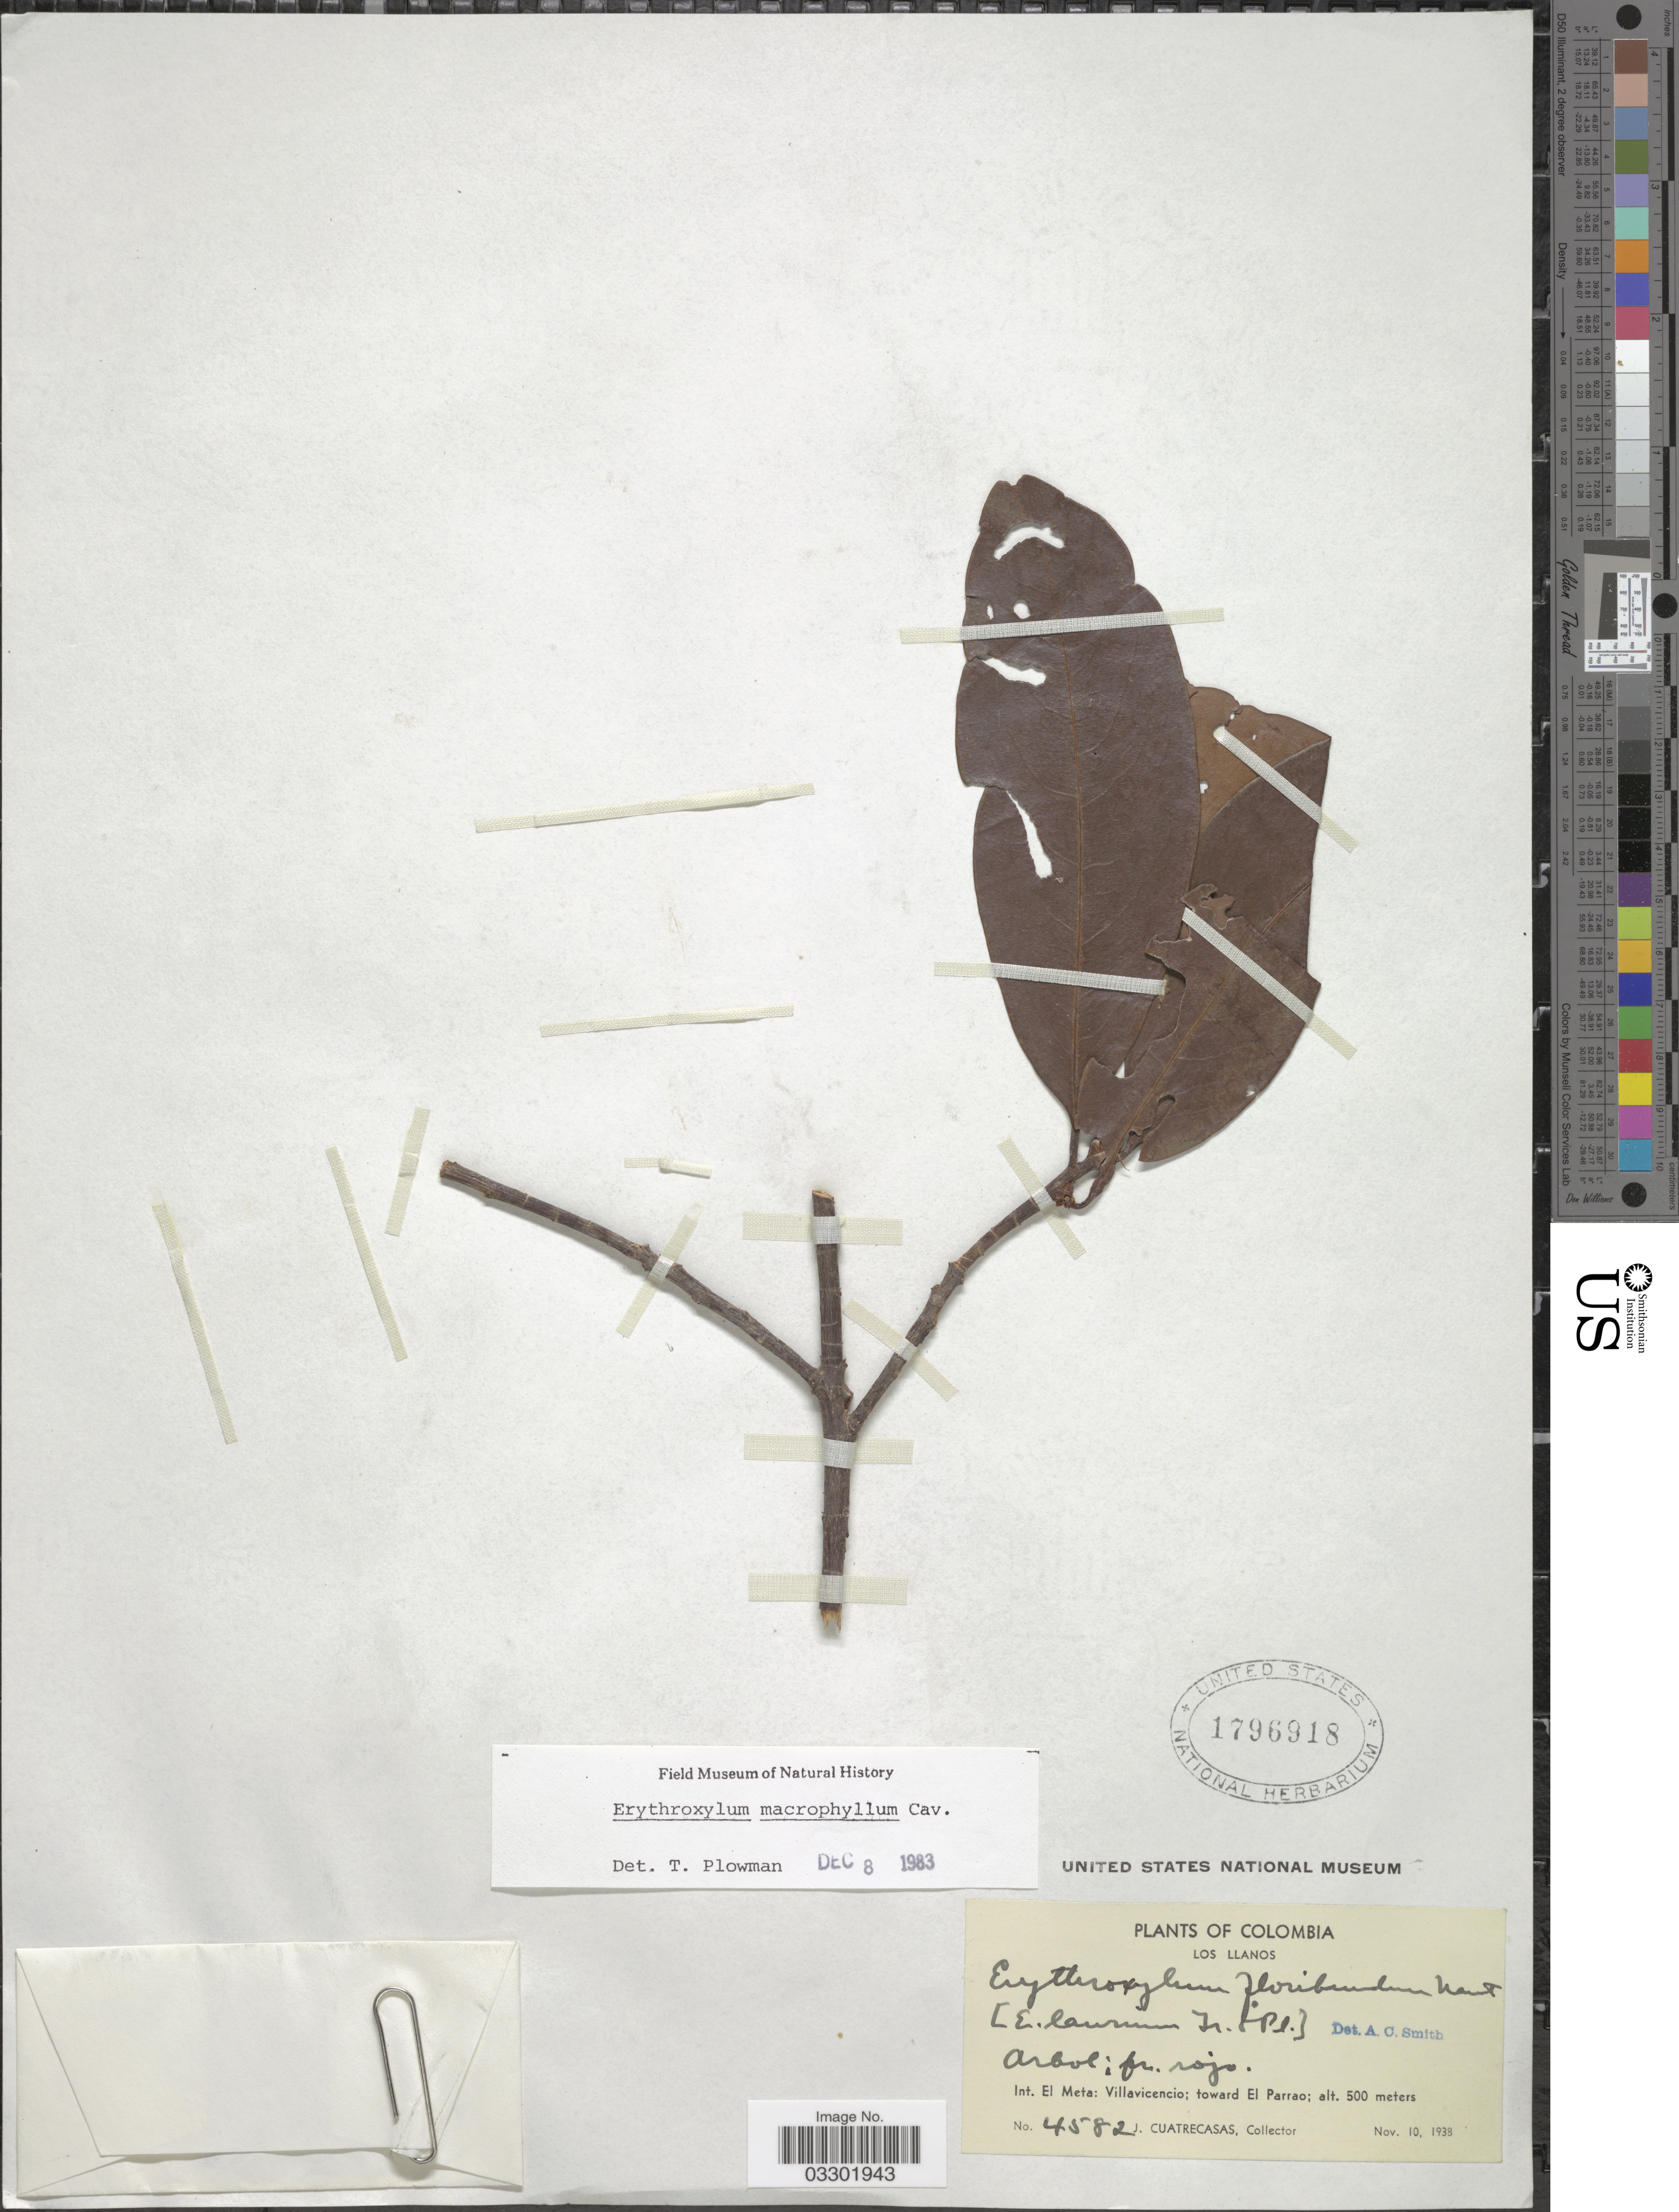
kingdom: Plantae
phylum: Tracheophyta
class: Magnoliopsida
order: Malpighiales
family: Erythroxylaceae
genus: Erythroxylum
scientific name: Erythroxylum macrophyllum var. macrophyllum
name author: Cav.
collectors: J. Cuatrecasas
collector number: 4582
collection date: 1938-11-10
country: Colombia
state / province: Meta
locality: Los Llanos. Int. El Meta: Villavicencio; toward El Parrao.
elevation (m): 500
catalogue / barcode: US 1796918